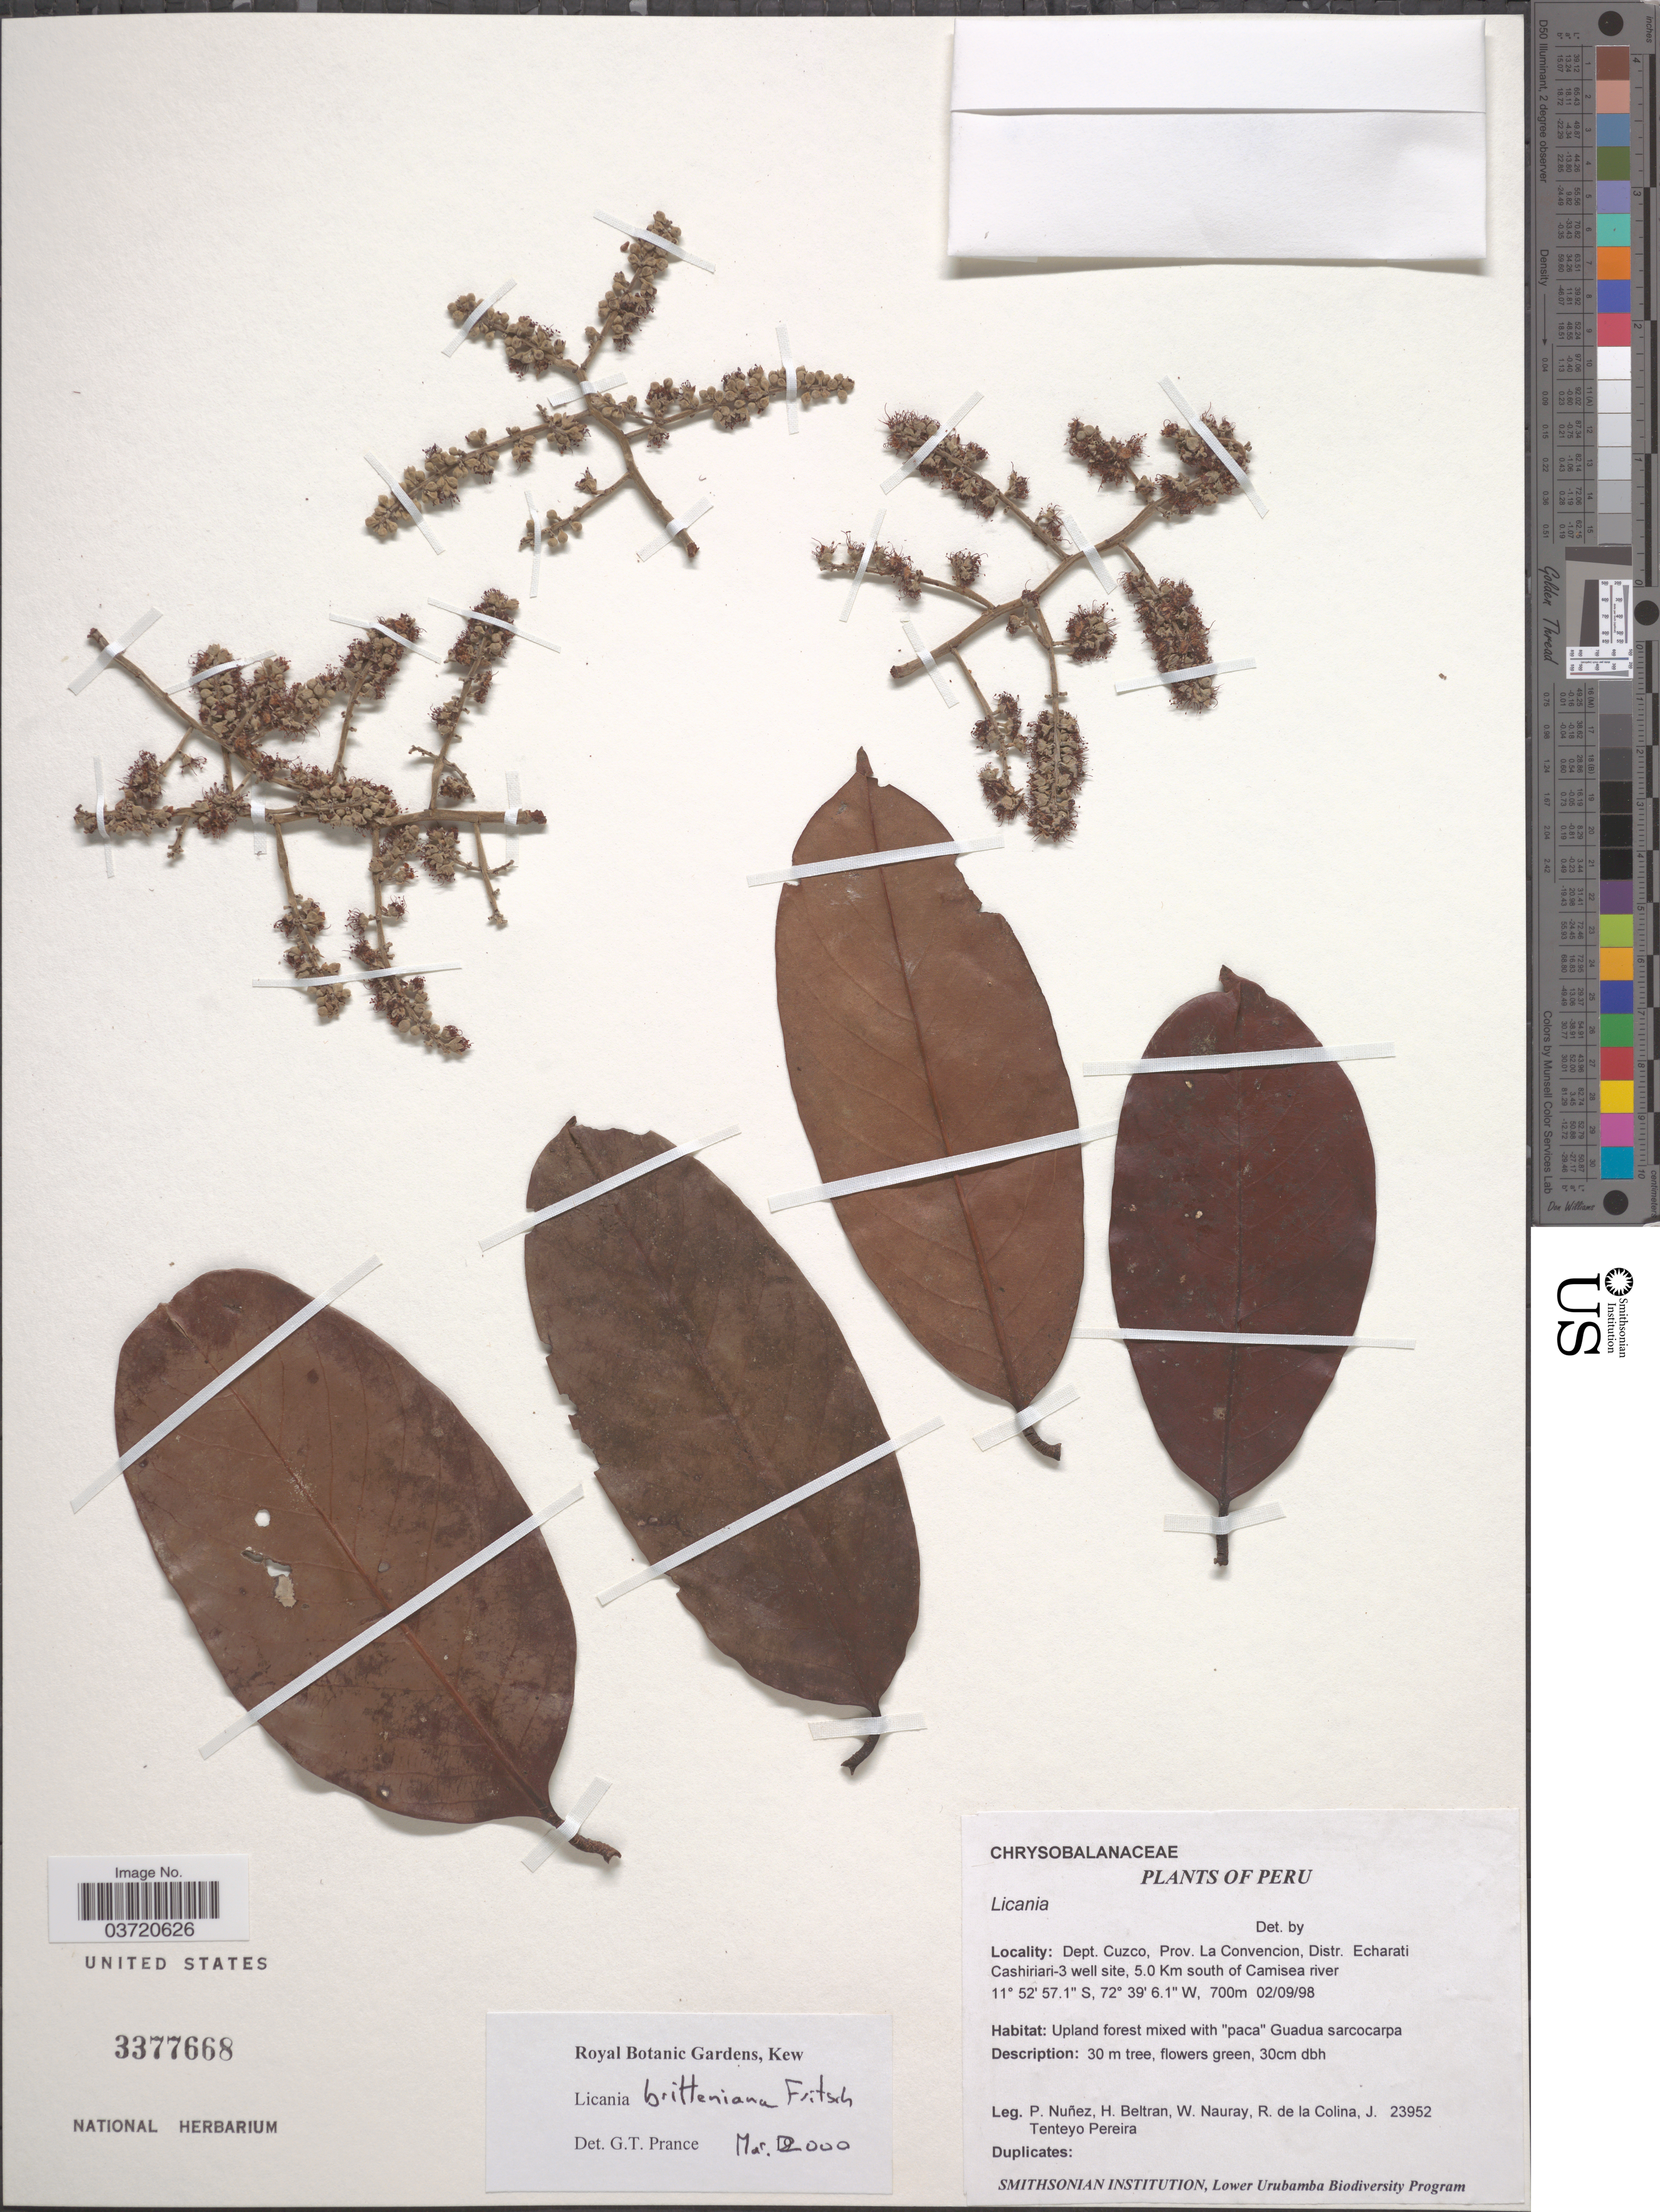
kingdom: Plantae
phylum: Tracheophyta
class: Magnoliopsida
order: Malpighiales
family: Chrysobalanaceae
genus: Moquilea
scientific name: Moquilea brittoniana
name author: (Fritsch) Sothers & Prance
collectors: P. Nuñez V., H. Beltran, W. Nauray, R. Colina & J. T. Pereira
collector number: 23952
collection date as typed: Transcribed d/m/y: 2/9/98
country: Peru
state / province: Cusco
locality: Dept. Cuzco, Prov. La Convecion, Distr. Echarati Cashiriari- 3 well site, 5.0 Km south of Camisea river.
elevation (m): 700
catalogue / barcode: US 3377668